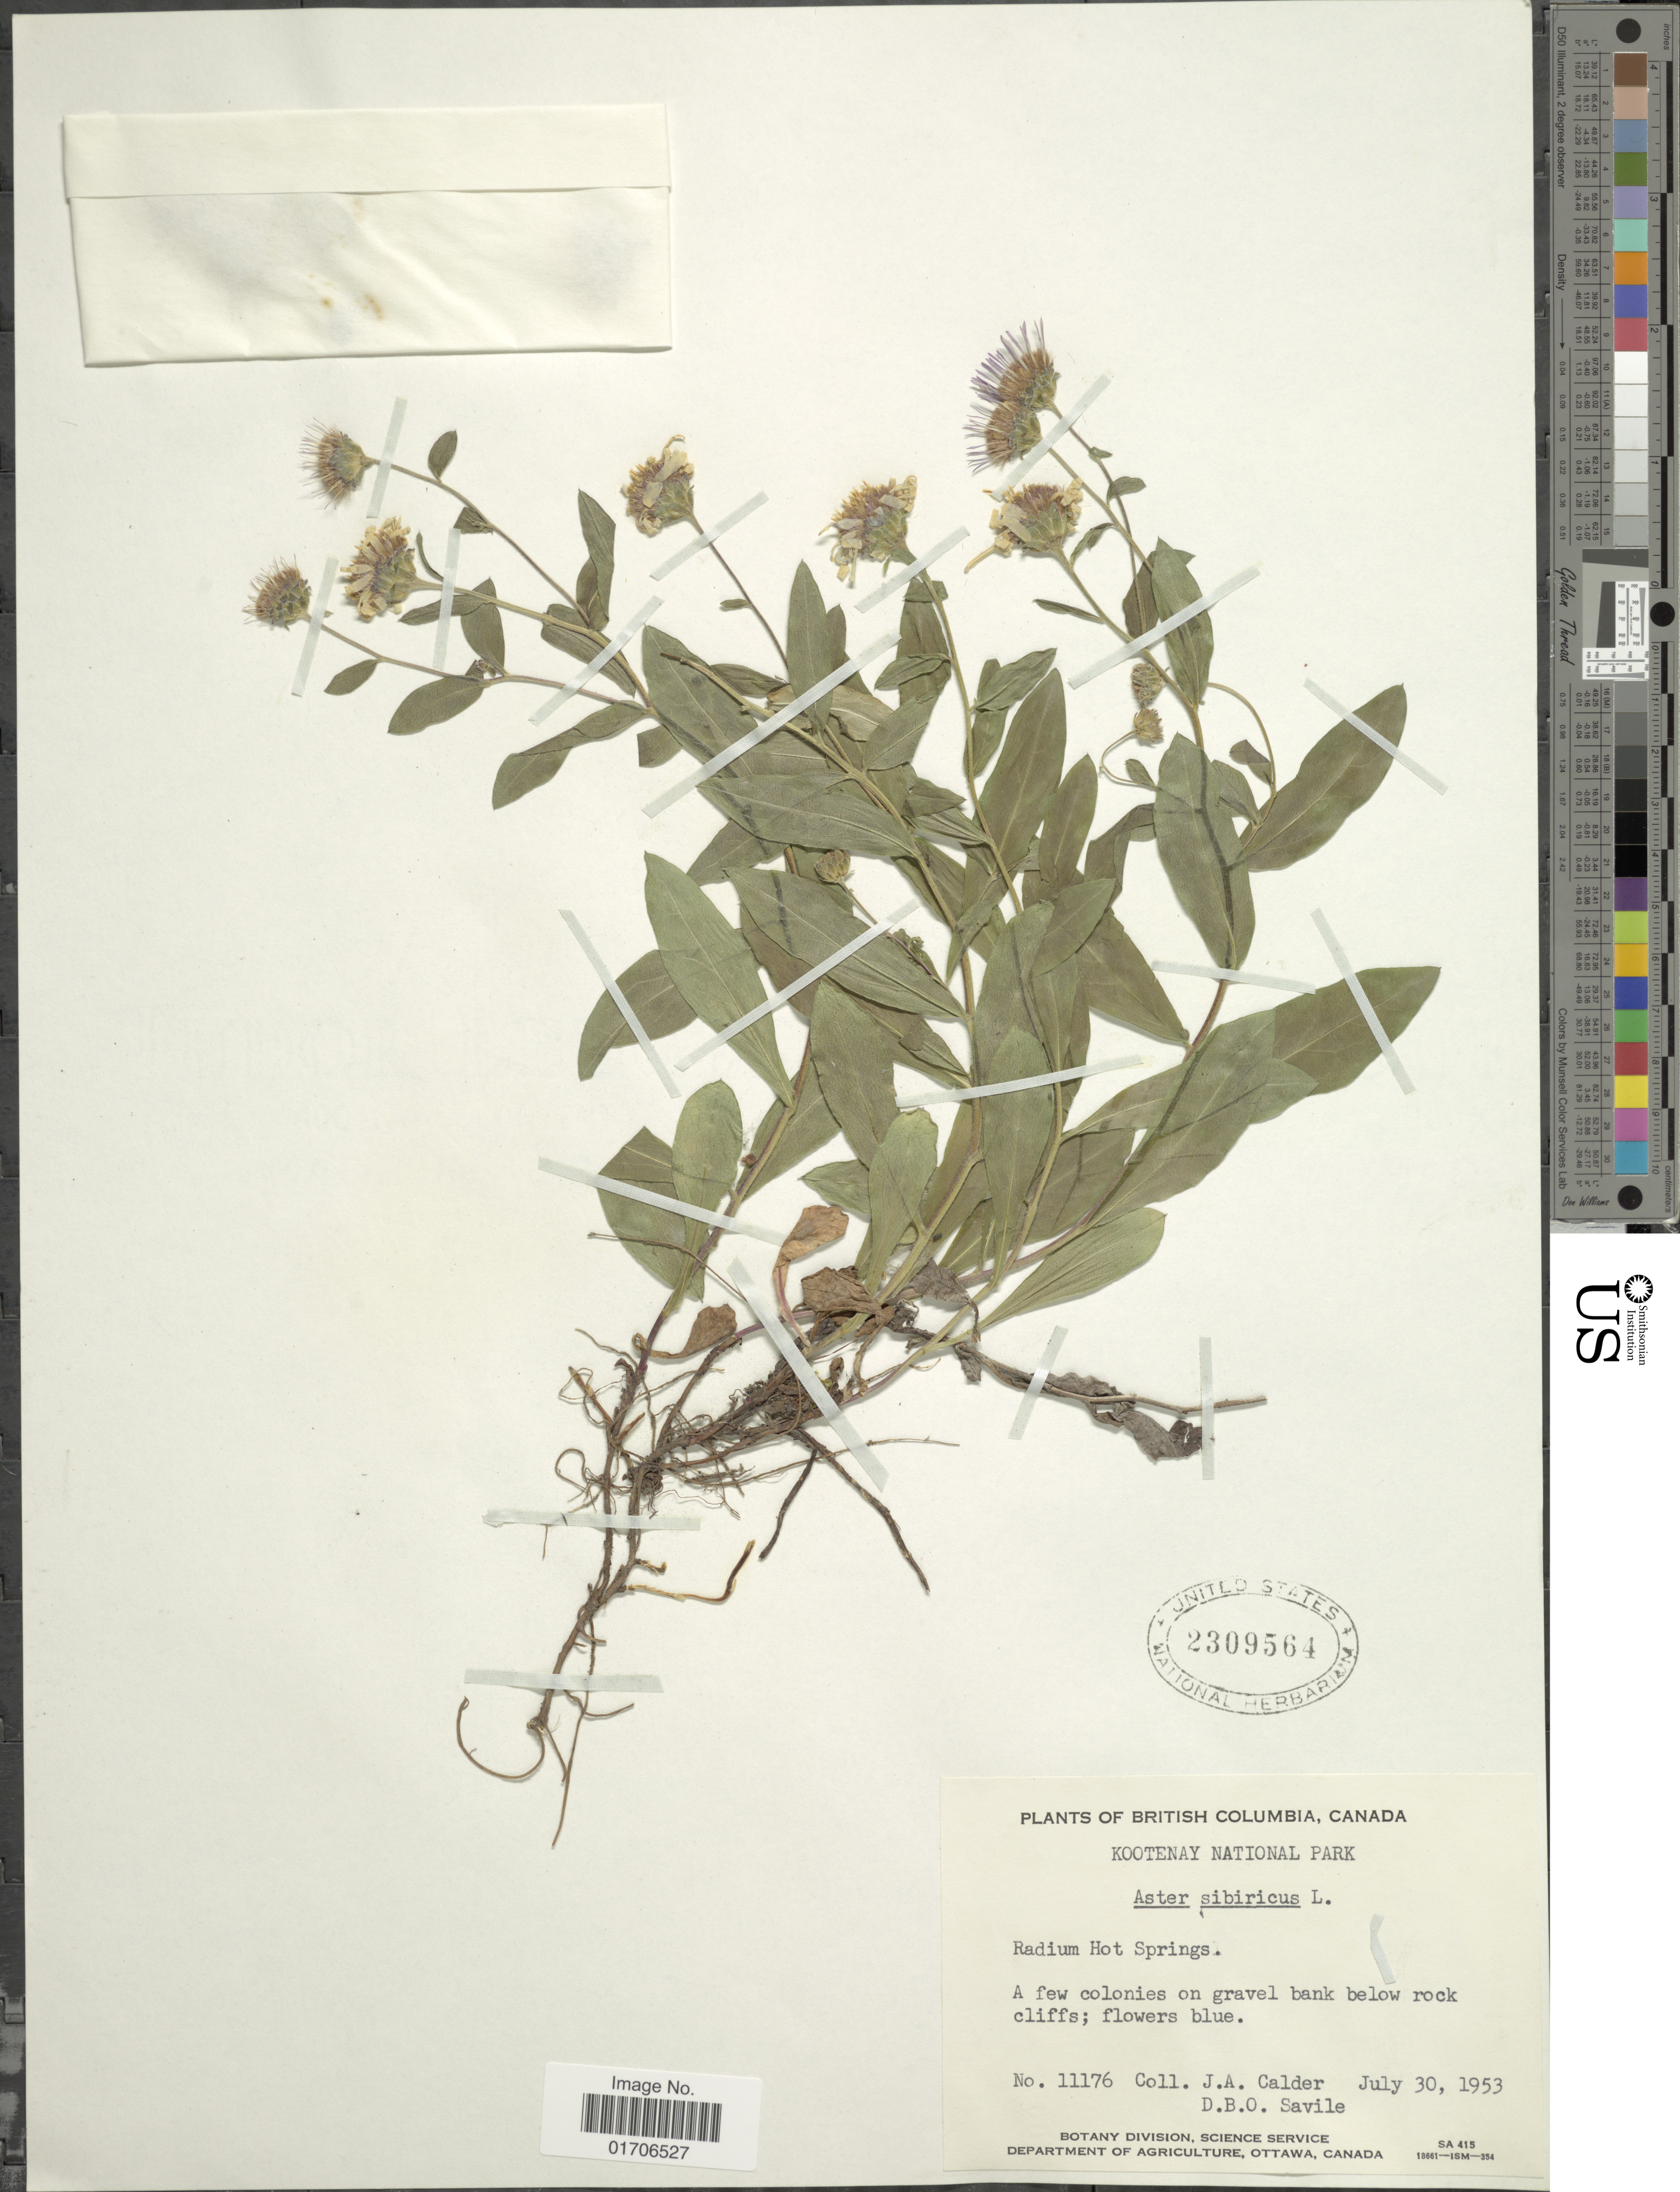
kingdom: Plantae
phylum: Tracheophyta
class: Magnoliopsida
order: Asterales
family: Asteraceae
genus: Eurybia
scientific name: Eurybia merita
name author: (A. Nelson) G.L. Nesom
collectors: J. A. Calder & D. Savile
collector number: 11176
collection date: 1953-07-30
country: Canada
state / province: British Columbia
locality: British Columbia, Canada. Kootenay National Park. Radium Hot Springs.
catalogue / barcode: US 2309564